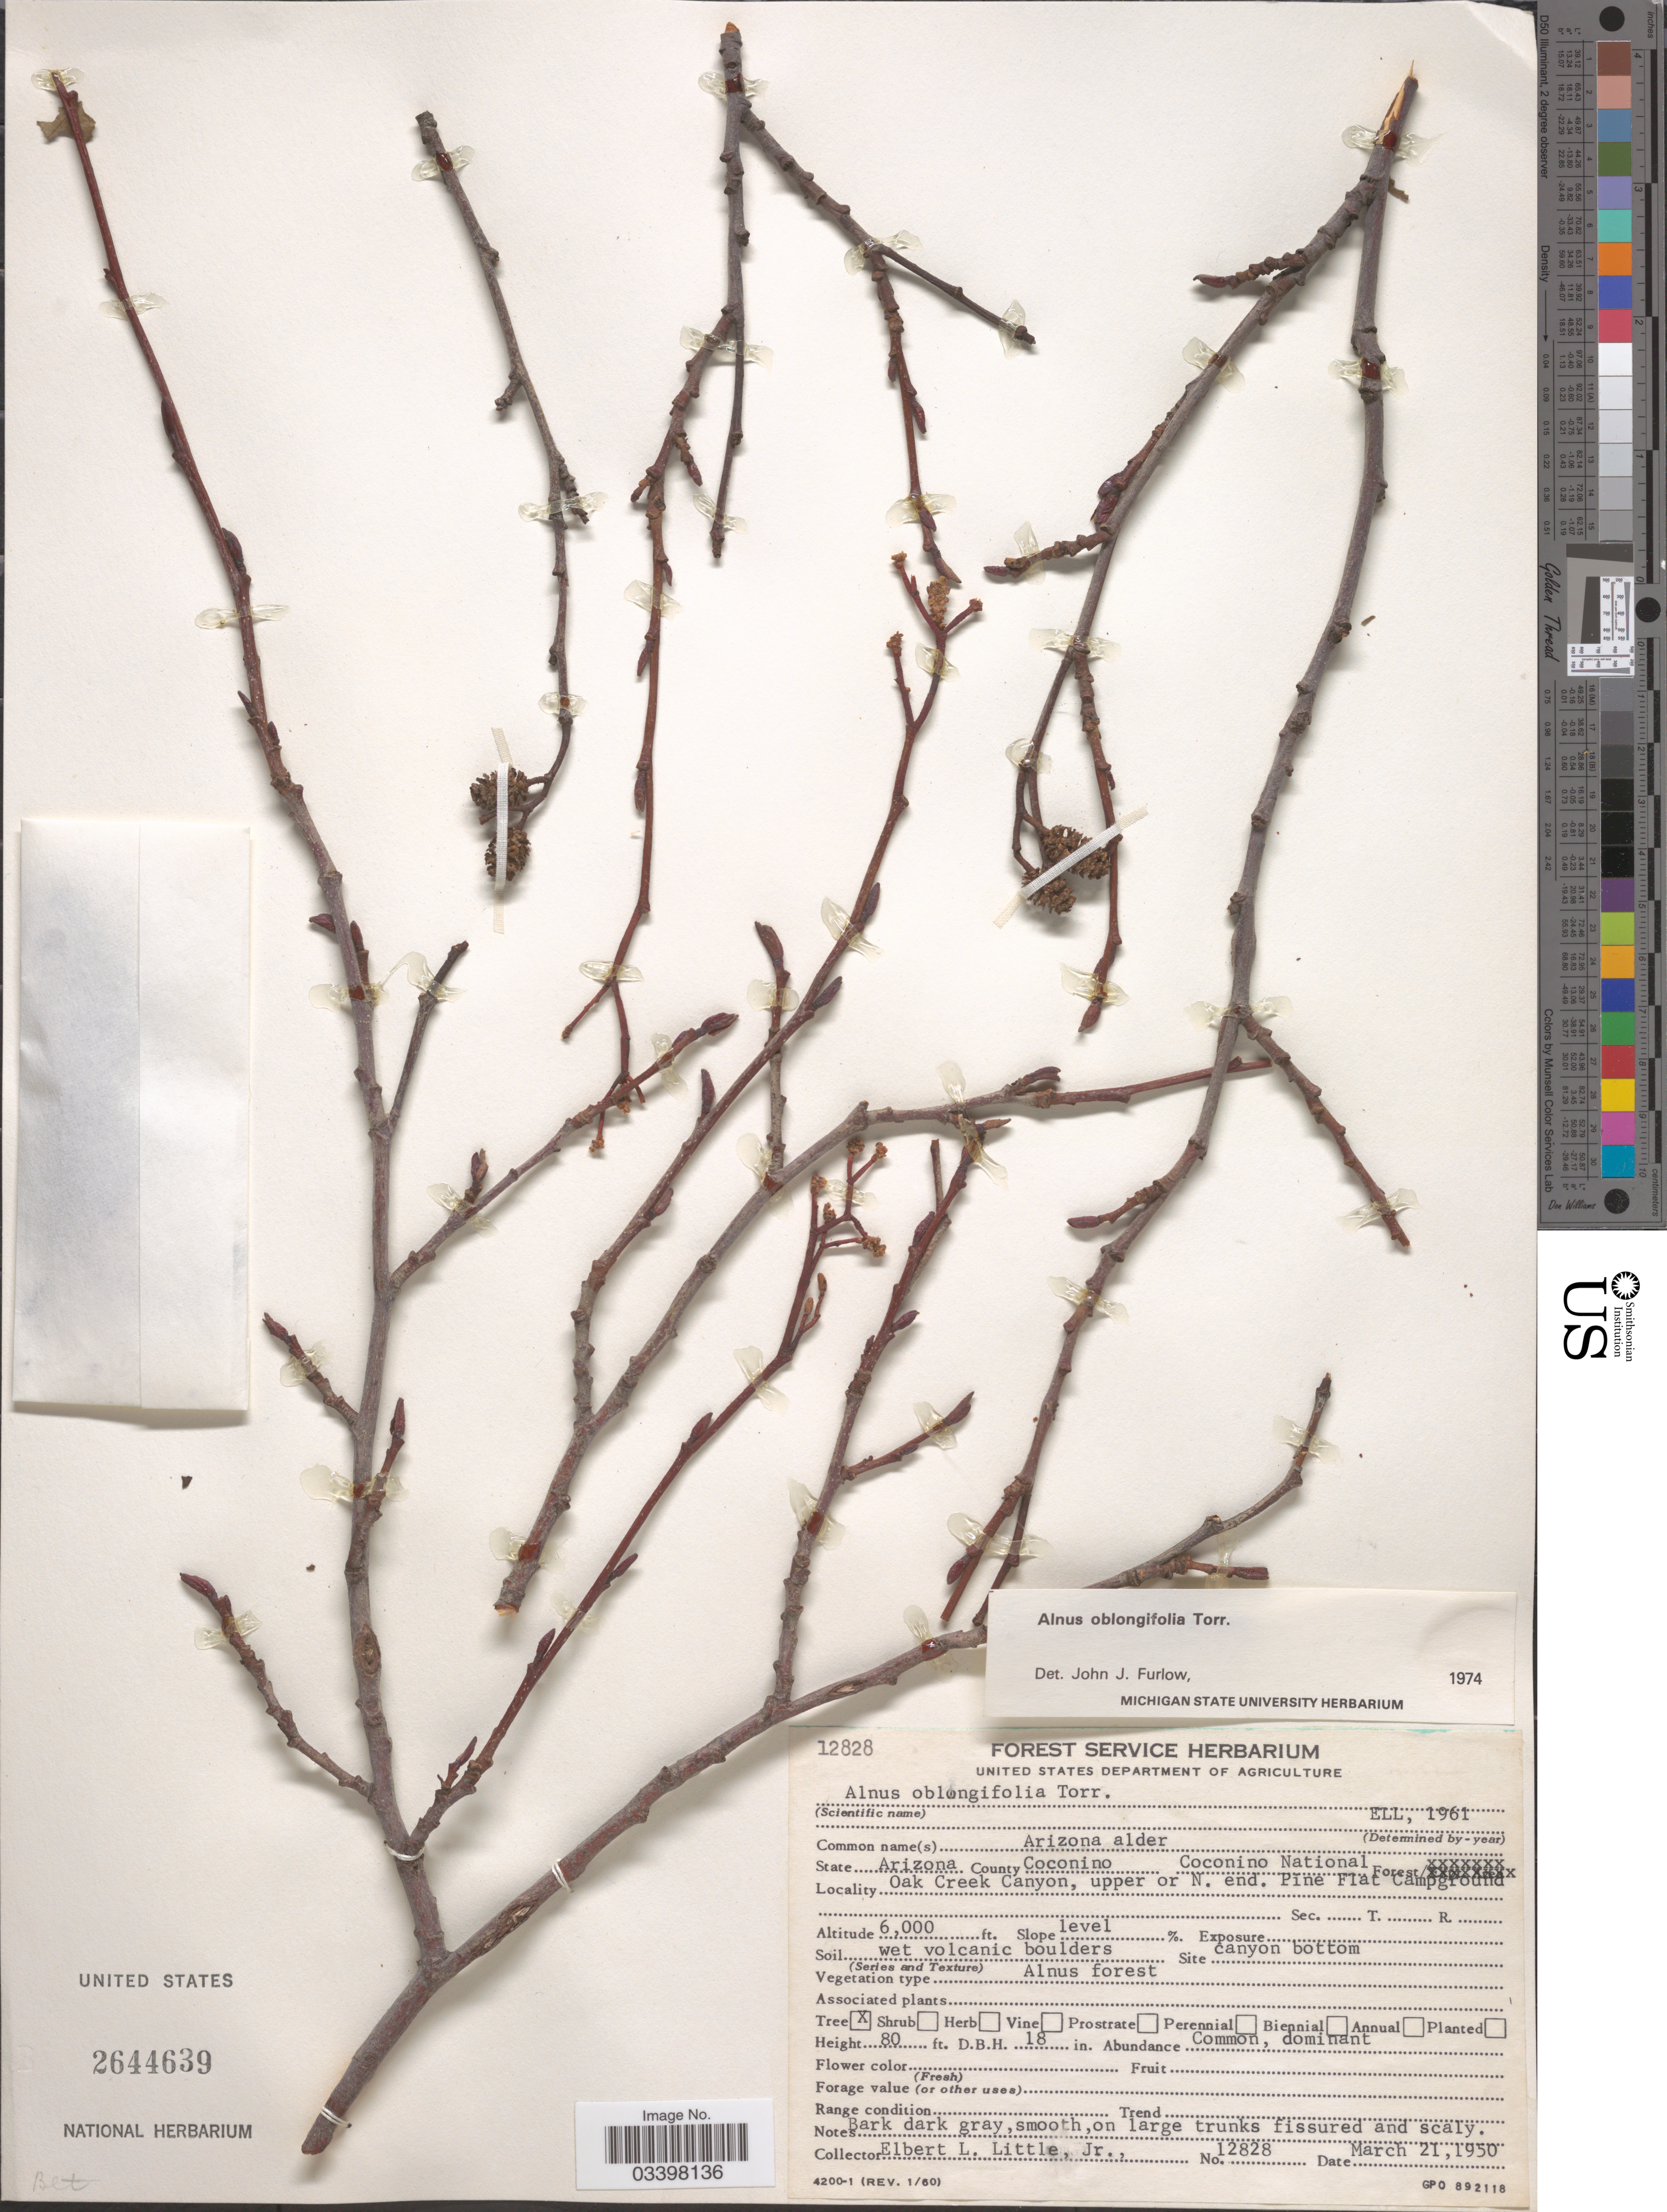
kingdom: Plantae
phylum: Tracheophyta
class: Magnoliopsida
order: Fagales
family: Betulaceae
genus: Alnus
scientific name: Alnus oblongifolia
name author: Torr. in Emory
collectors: E. L. Little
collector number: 12828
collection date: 1950-03-21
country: United States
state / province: Arizona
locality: County Coconino. Coconino National Forest. Oak Creek Canyon, upper or N. end. Pine Flat Campground.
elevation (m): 1829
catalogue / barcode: US 2644639